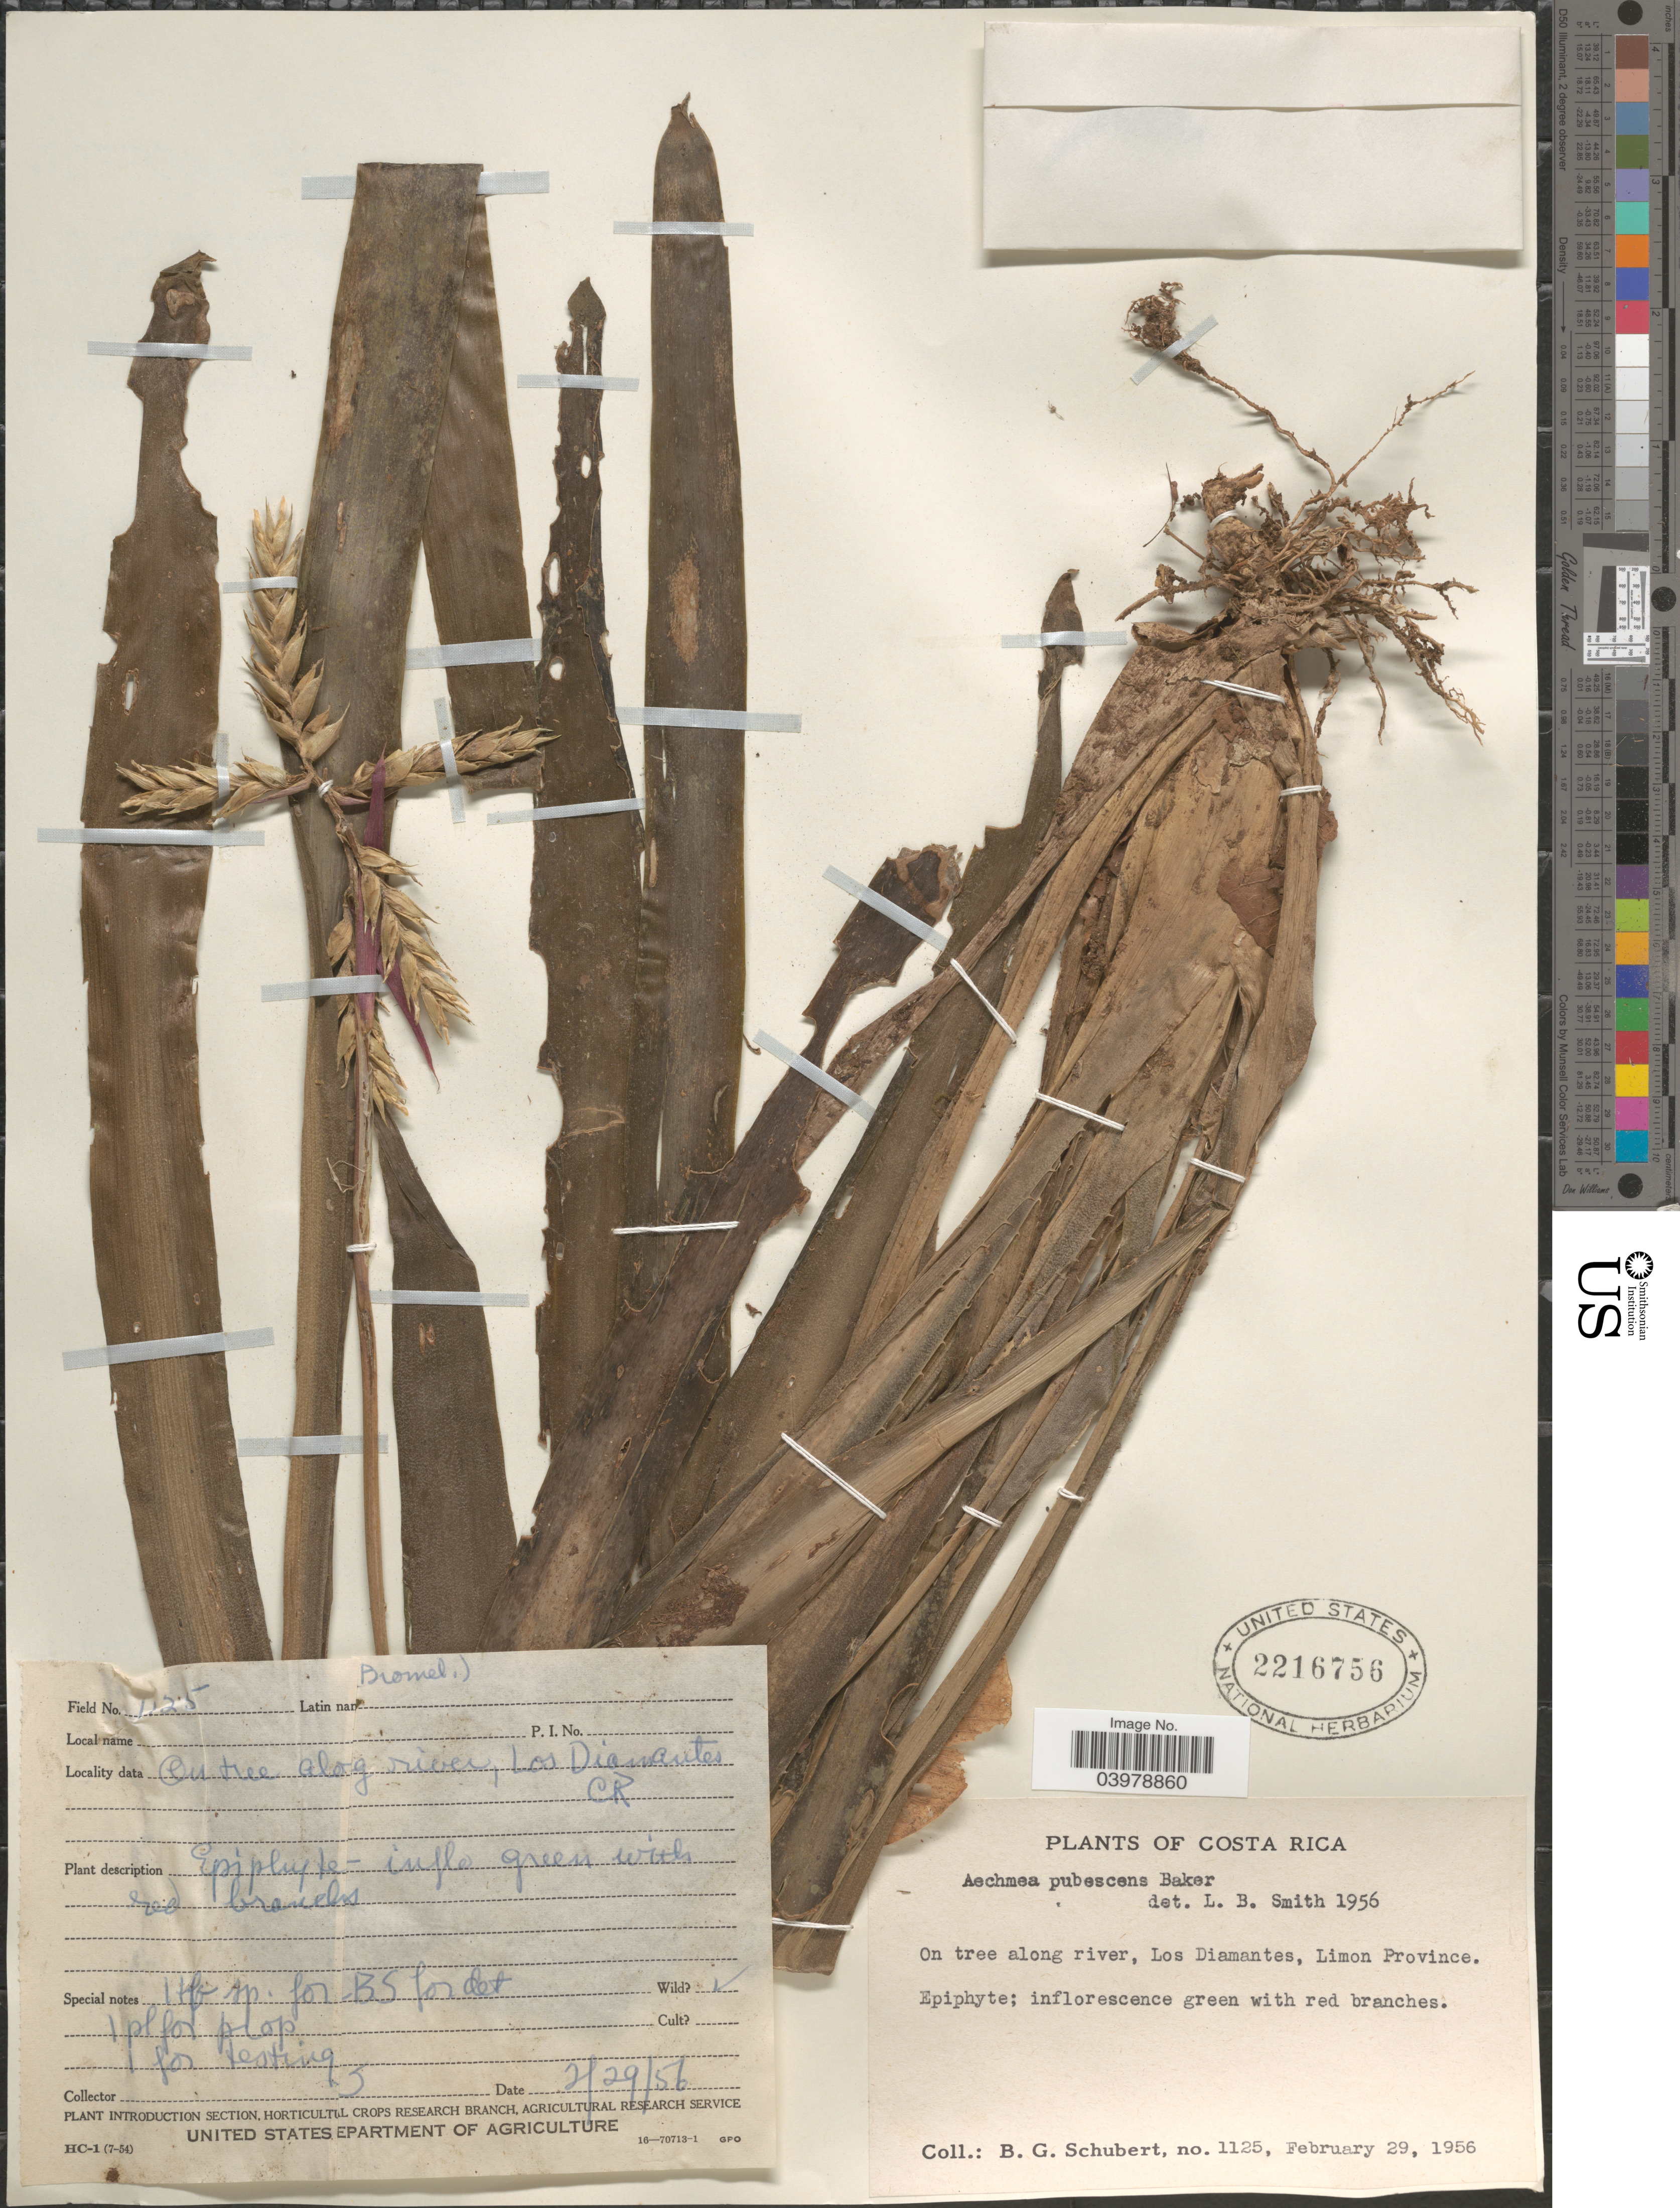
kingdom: Plantae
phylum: Tracheophyta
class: Liliopsida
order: Poales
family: Bromeliaceae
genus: Aechmea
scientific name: Aechmea pubescens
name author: Baker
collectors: B. Schubert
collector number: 1125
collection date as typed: February 29, 1956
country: Costa Rica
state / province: Limón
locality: Los Diamantes.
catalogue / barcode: US 2216756